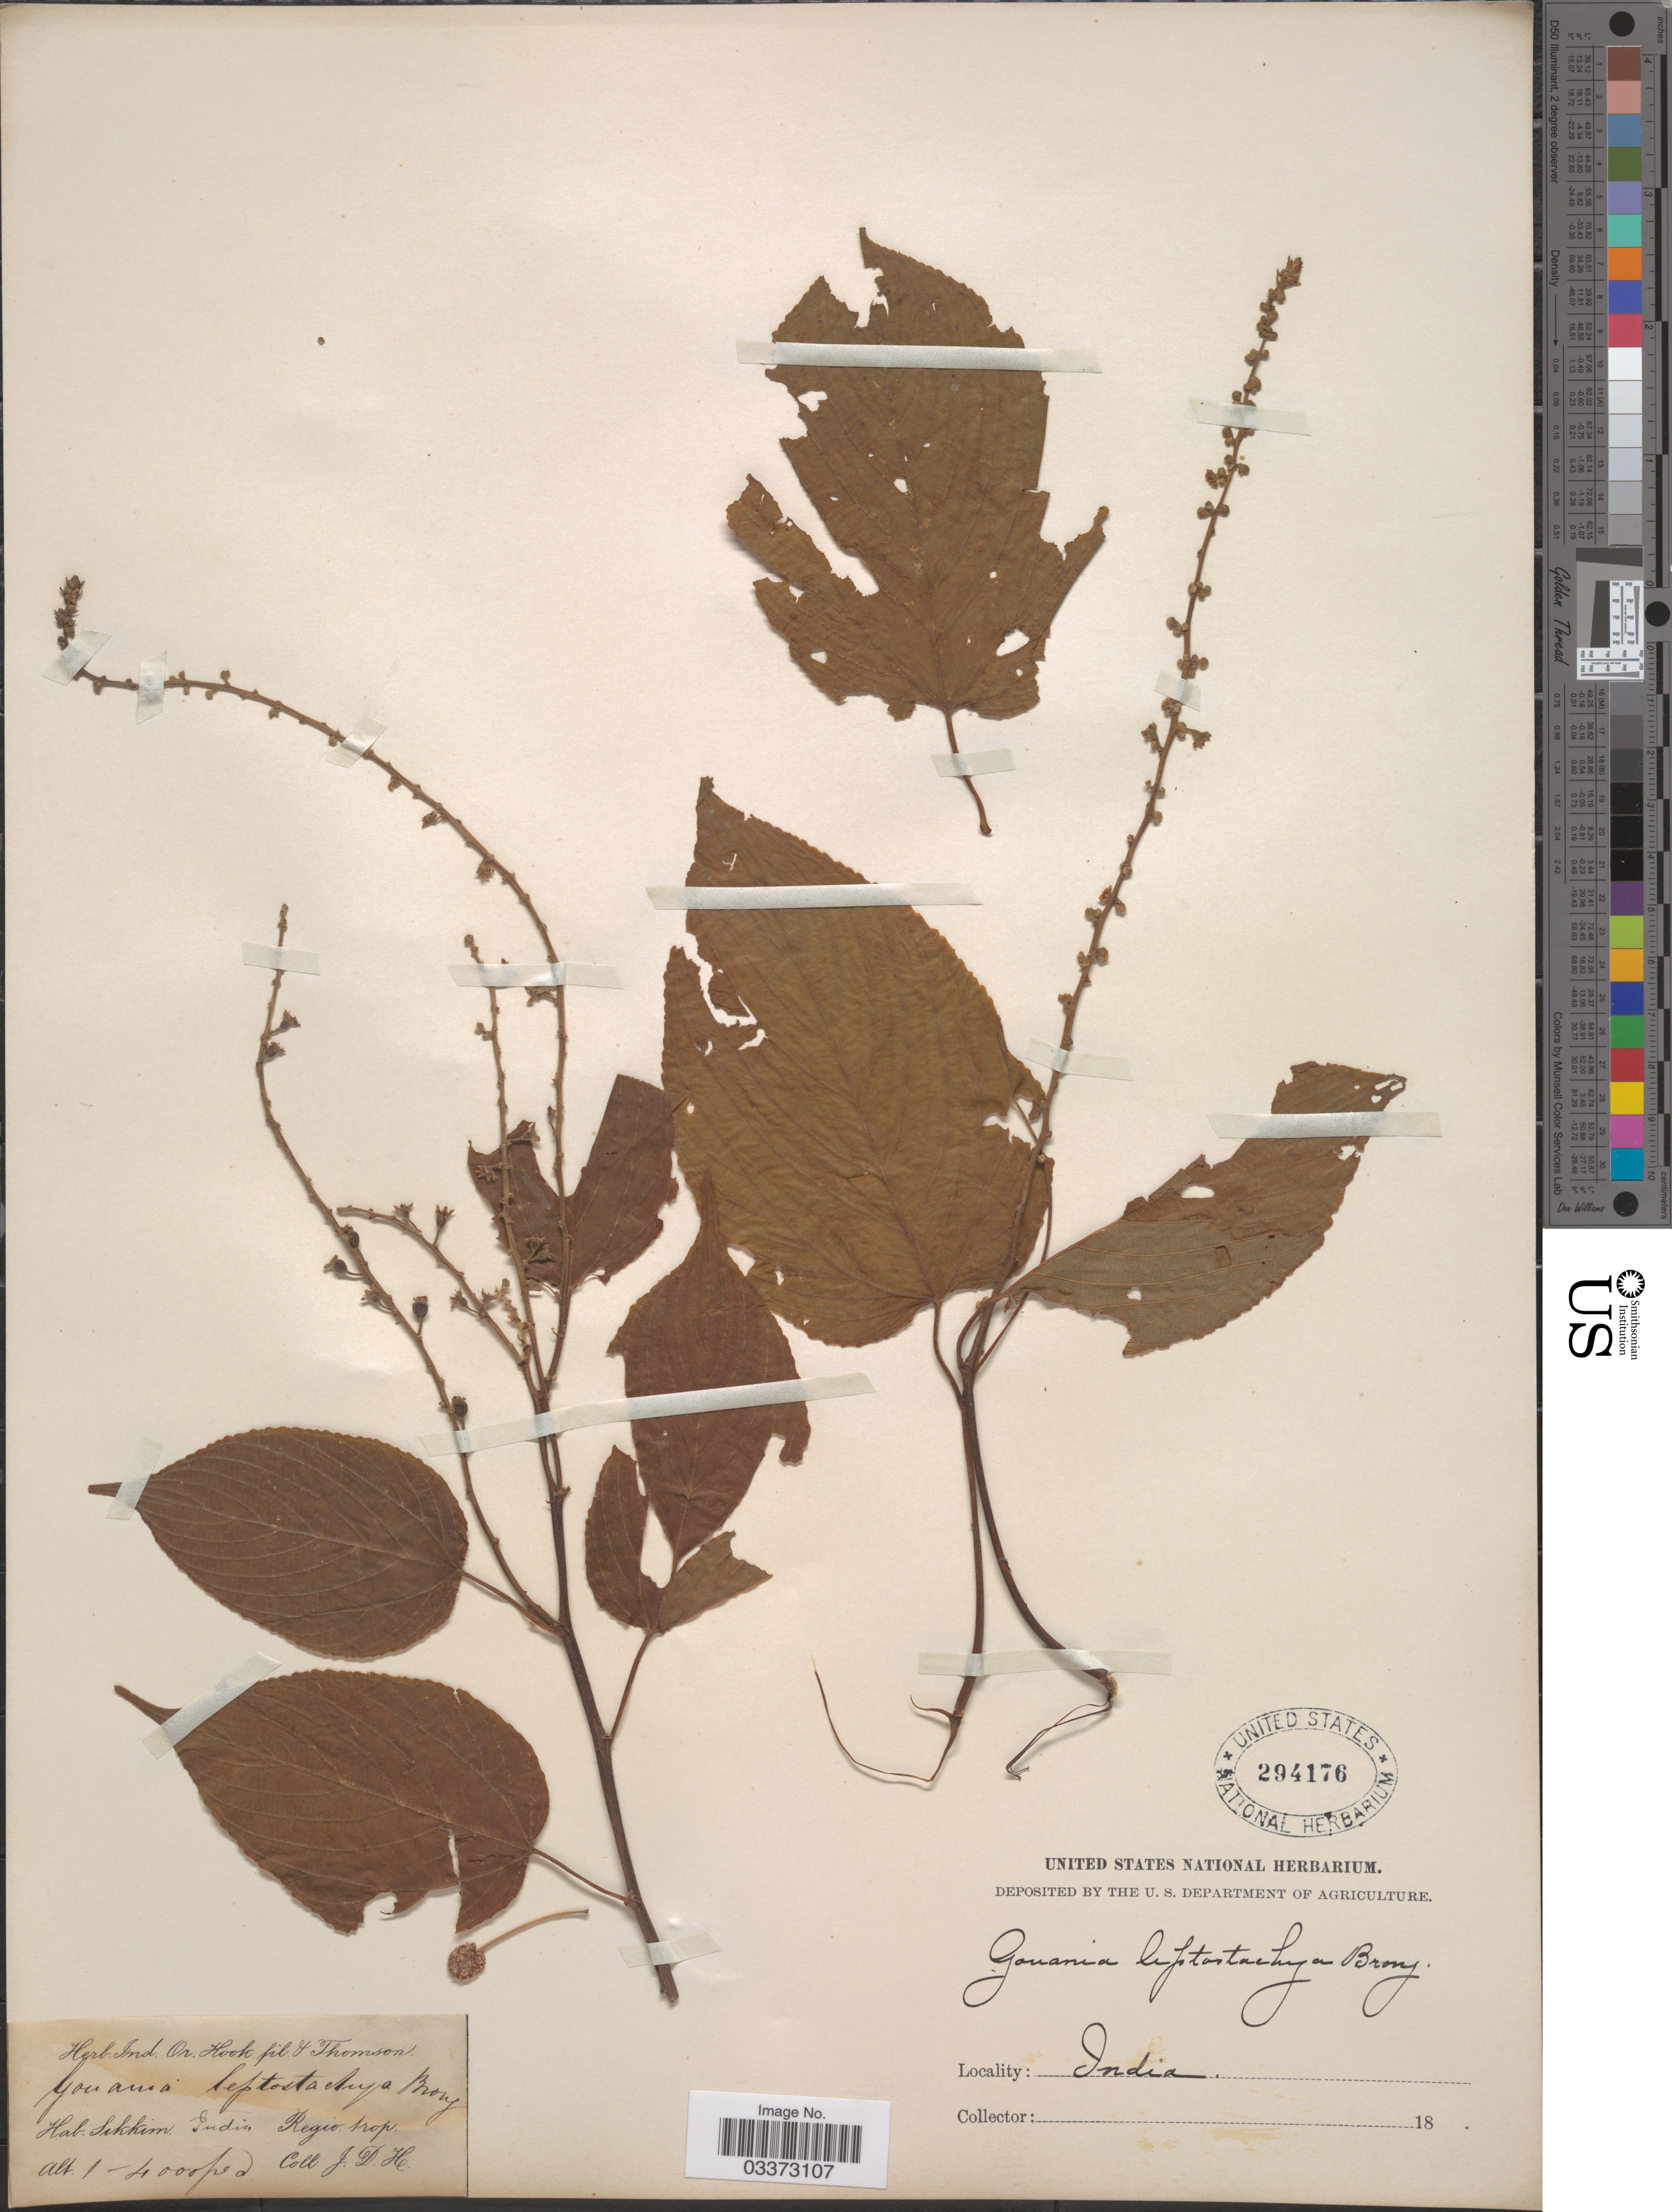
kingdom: Plantae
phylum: Tracheophyta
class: Magnoliopsida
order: Rosales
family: Rhamnaceae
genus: Gouania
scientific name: Gouania leptostachya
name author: DC.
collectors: J. D. Hooker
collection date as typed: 18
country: India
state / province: Sikkim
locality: Regio. prop [interpreted].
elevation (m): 305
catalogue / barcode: US 294176